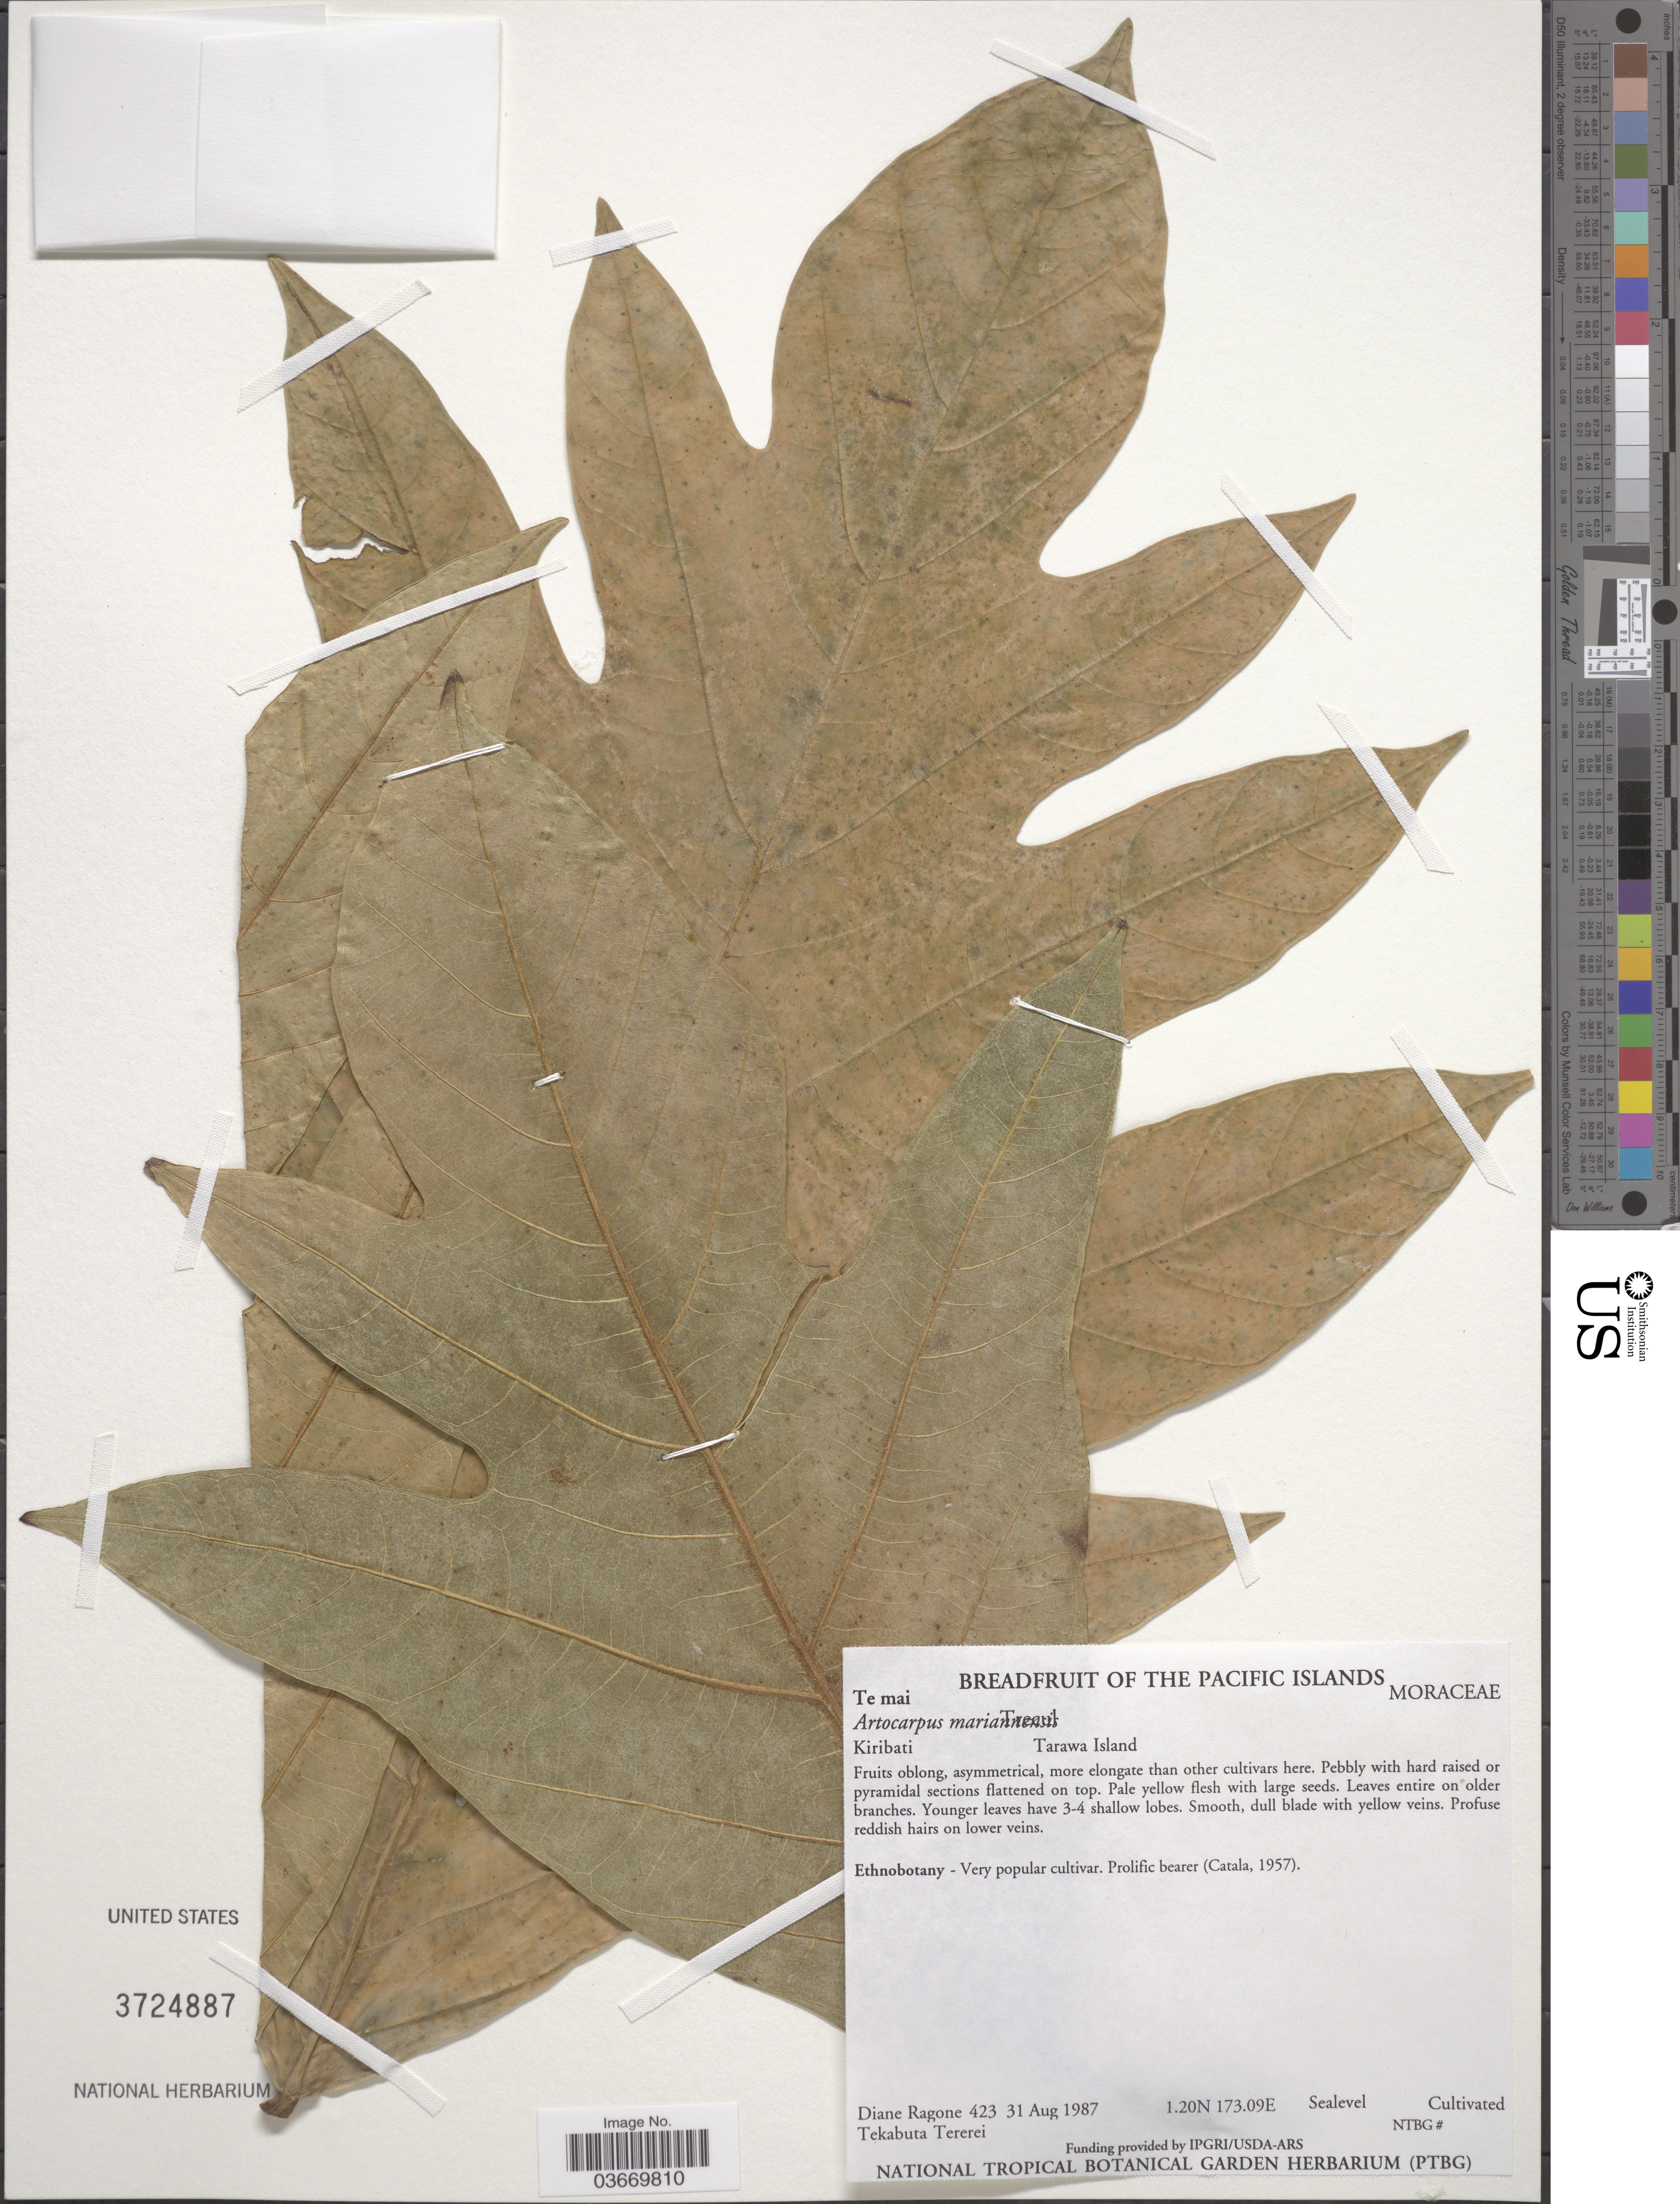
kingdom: Plantae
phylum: Tracheophyta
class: Magnoliopsida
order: Rosales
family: Moraceae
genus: Artocarpus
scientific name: Artocarpus mariannensis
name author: Trécul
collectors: D. Ragone & T. Tererei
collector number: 423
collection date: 1987-08-31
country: Kiribati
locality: Kiribati, Tarawa Island.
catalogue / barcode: US 3724887